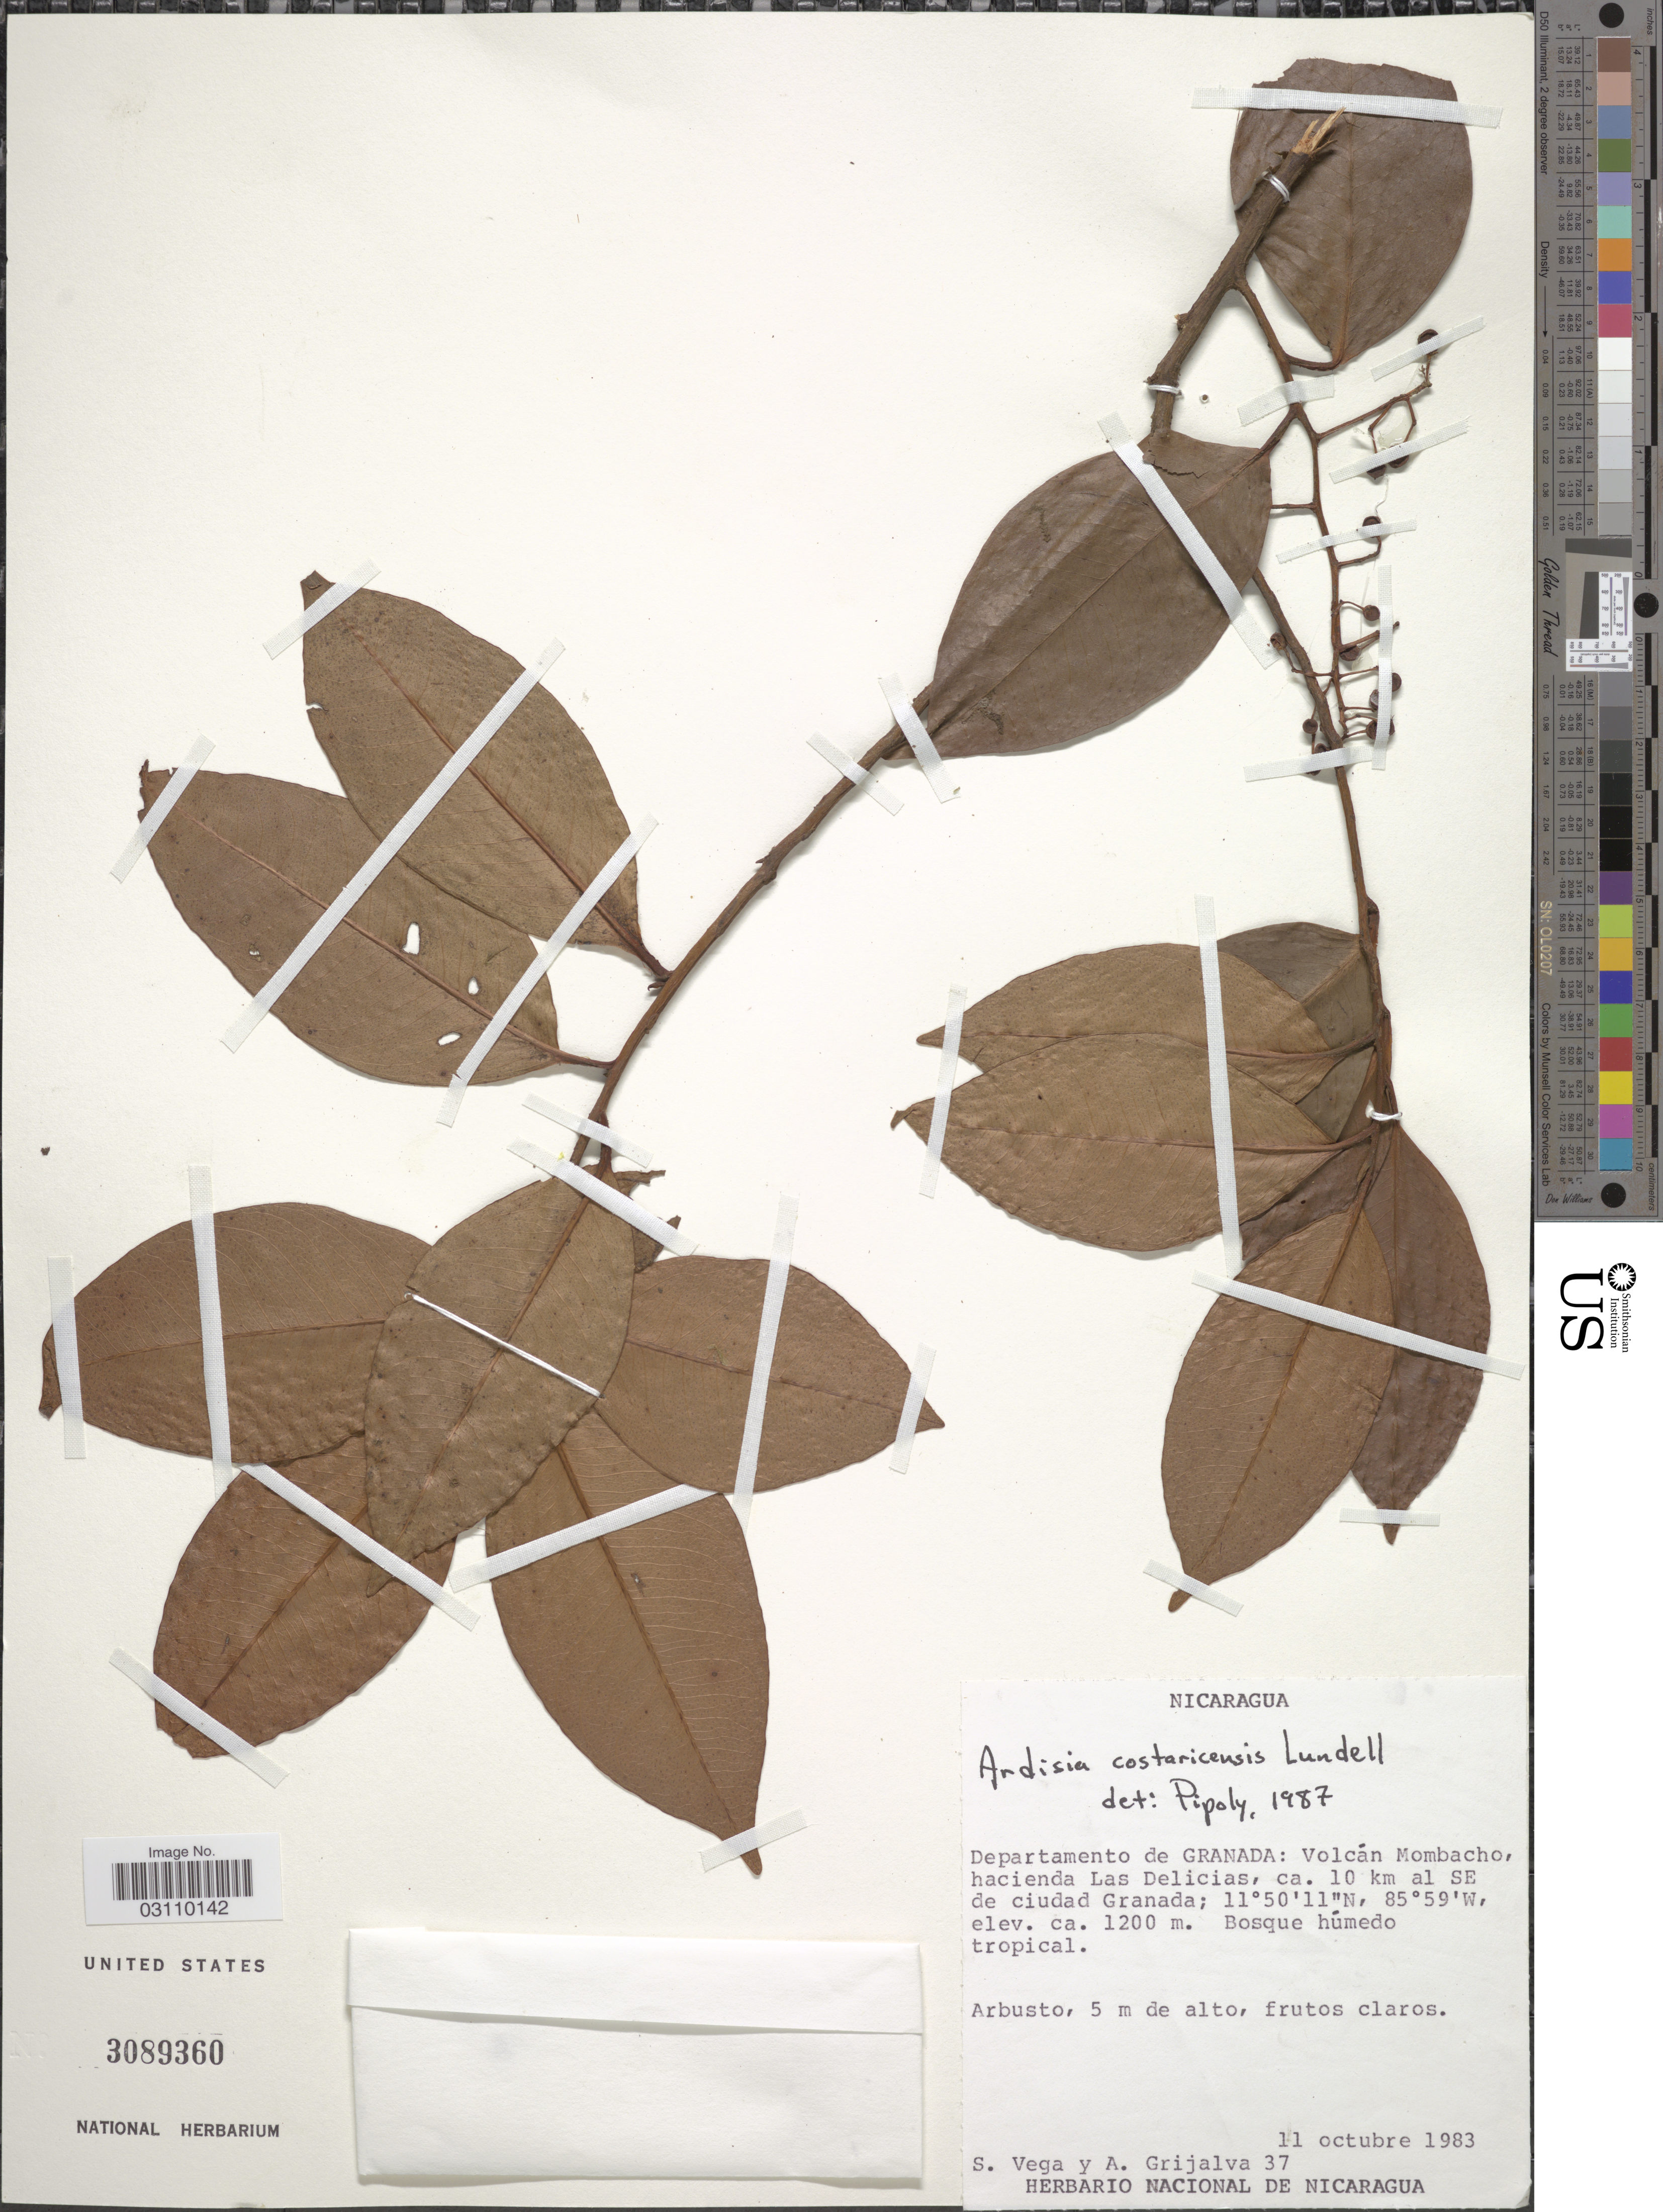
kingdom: Plantae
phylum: Tracheophyta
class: Magnoliopsida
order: Ericales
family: Primulaceae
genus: Ardisia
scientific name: Ardisia costaricensis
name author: Lundell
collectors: S. Vega & A. Grijalva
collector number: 37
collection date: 1983-10-11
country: Nicaragua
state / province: Granada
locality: Departamento de Granada: Volcán Mombacho, hacienda Las Delicias, ca. 10 km al SE de ciudad Granada.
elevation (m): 1200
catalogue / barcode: US 3089360